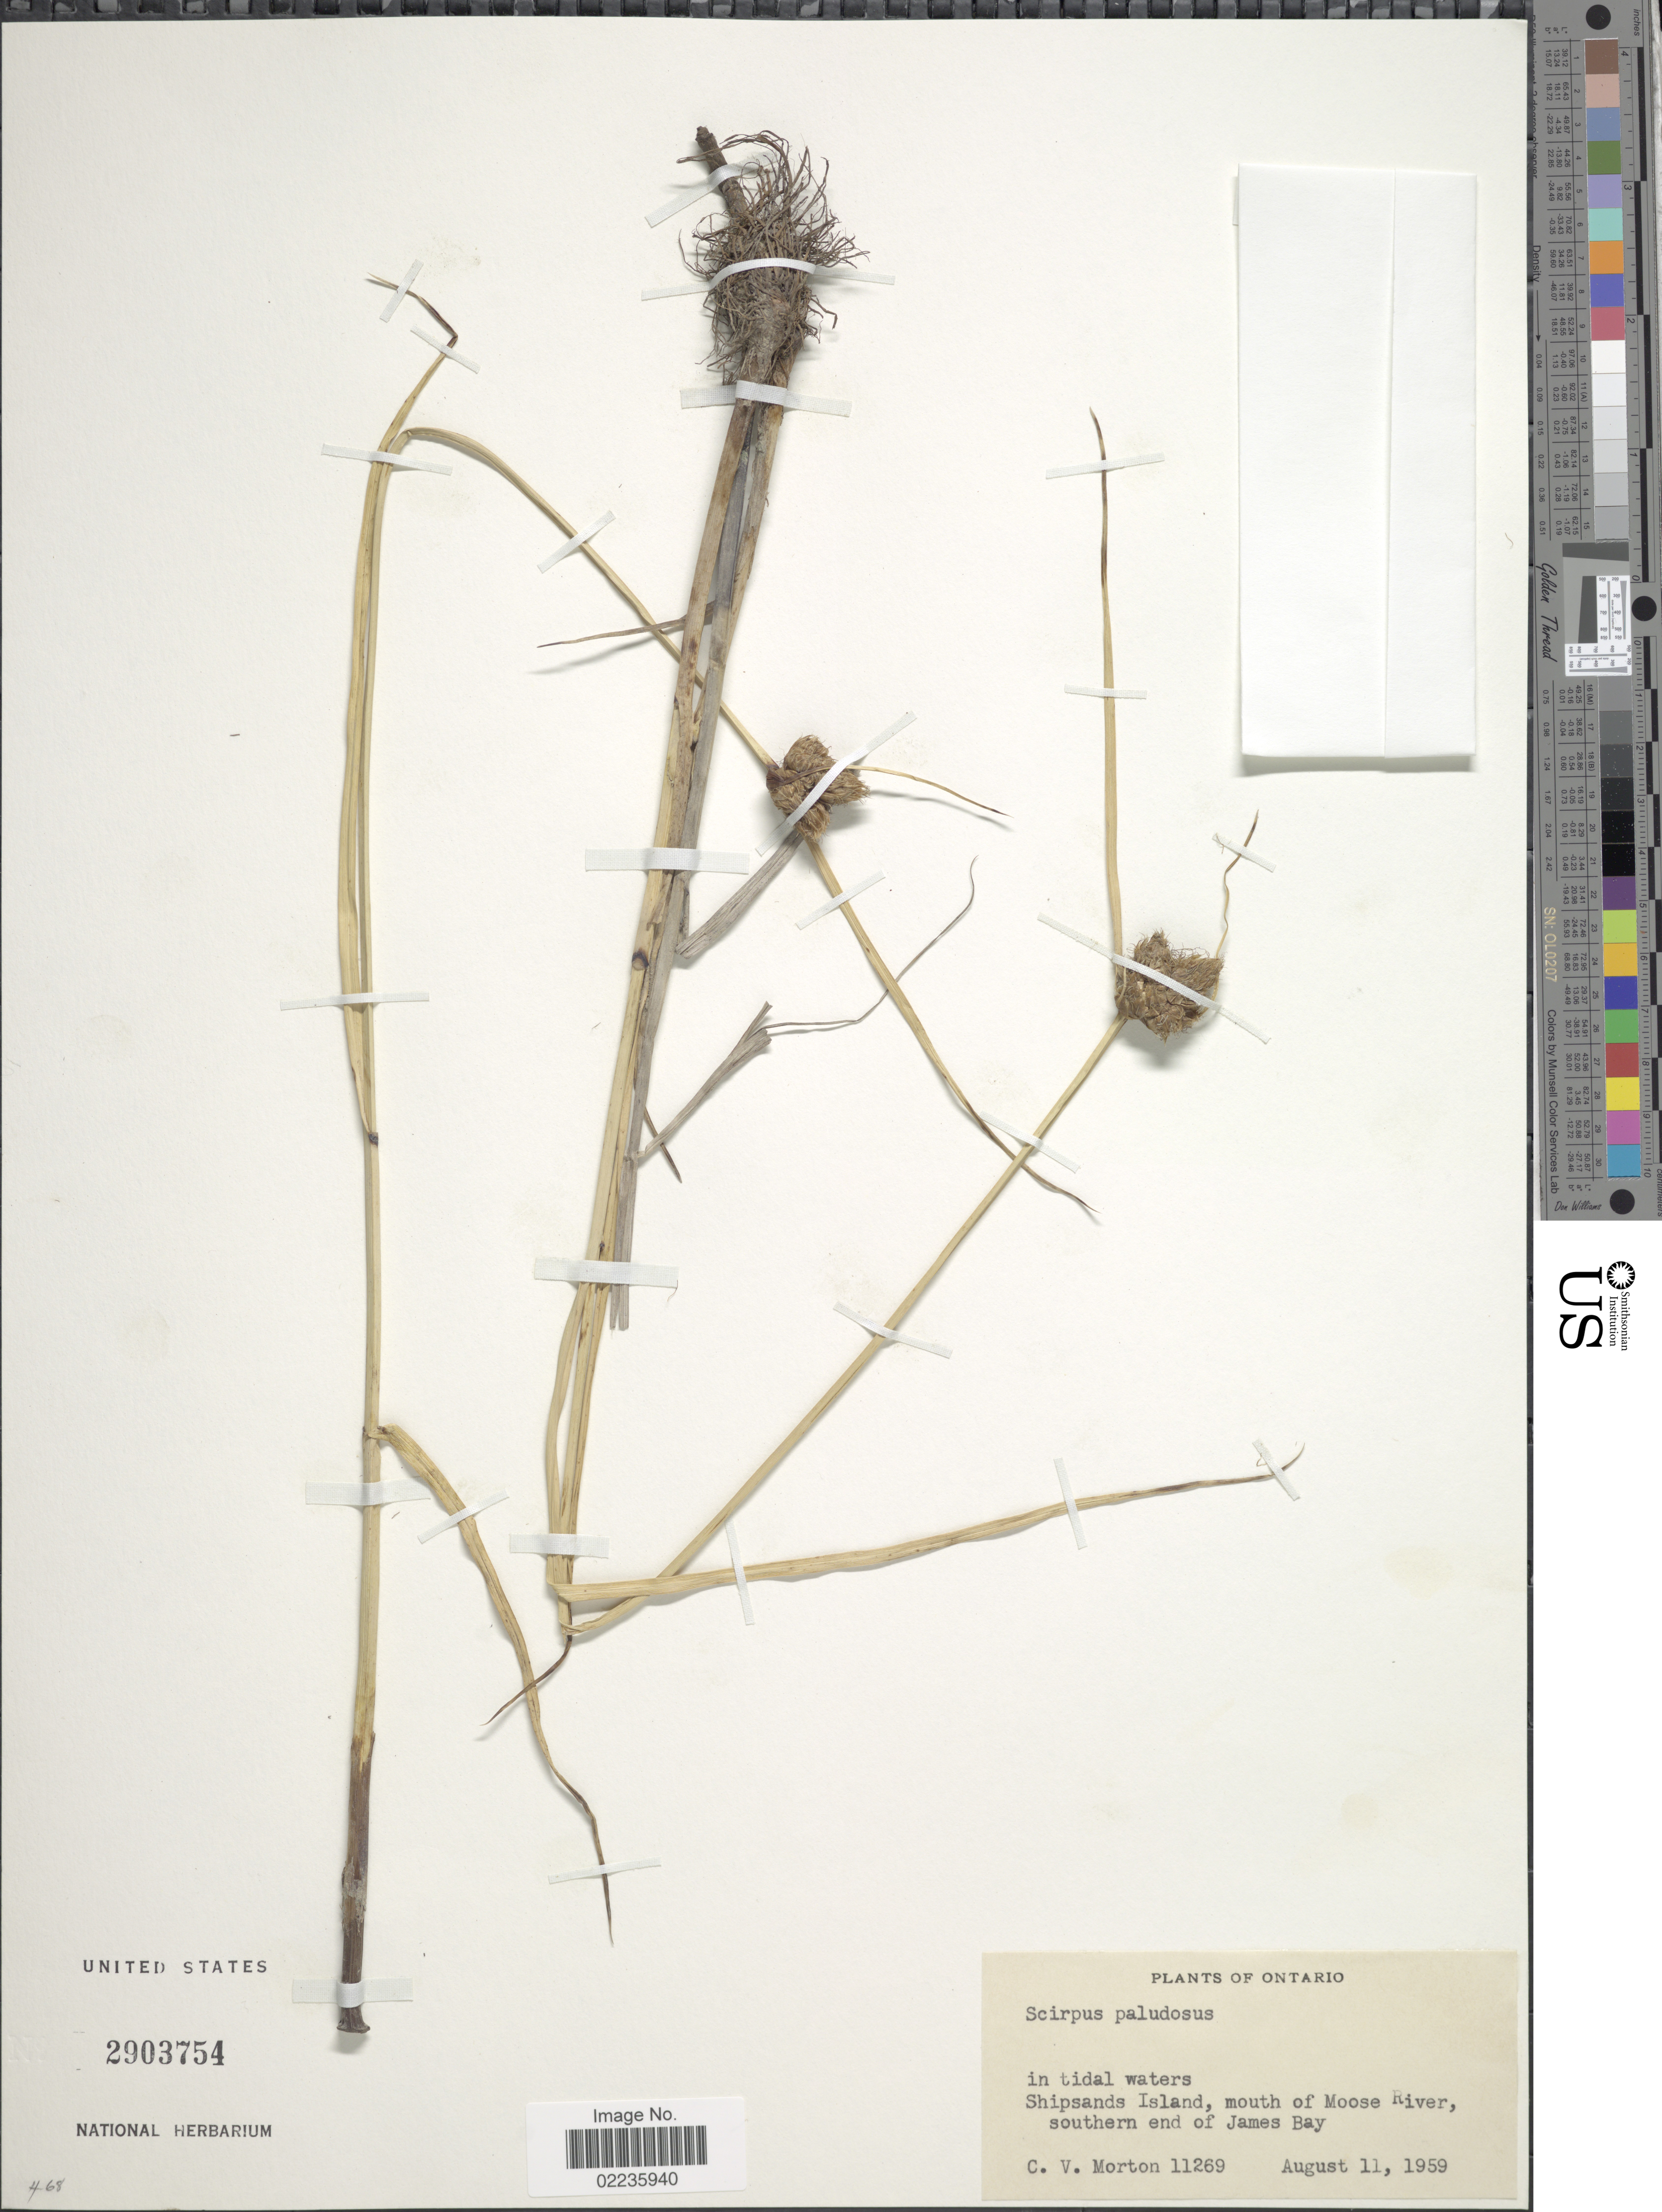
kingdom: Plantae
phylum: Tracheophyta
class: Liliopsida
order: Poales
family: Cyperaceae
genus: Bolboschoenus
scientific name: Bolboschoenus maritimus subsp. paludosus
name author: (A. Nelson) T. Koyama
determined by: Strong, M. T., (US), Smithsonian Institution - National Museum of Natural History (UNITED STATES)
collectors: C. V. Morton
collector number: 11269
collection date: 1959-08-11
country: Canada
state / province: Ontario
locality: In tidal water. Shipsands Island, mouth of Moose River, southern end of James Bay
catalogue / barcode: US 2903754